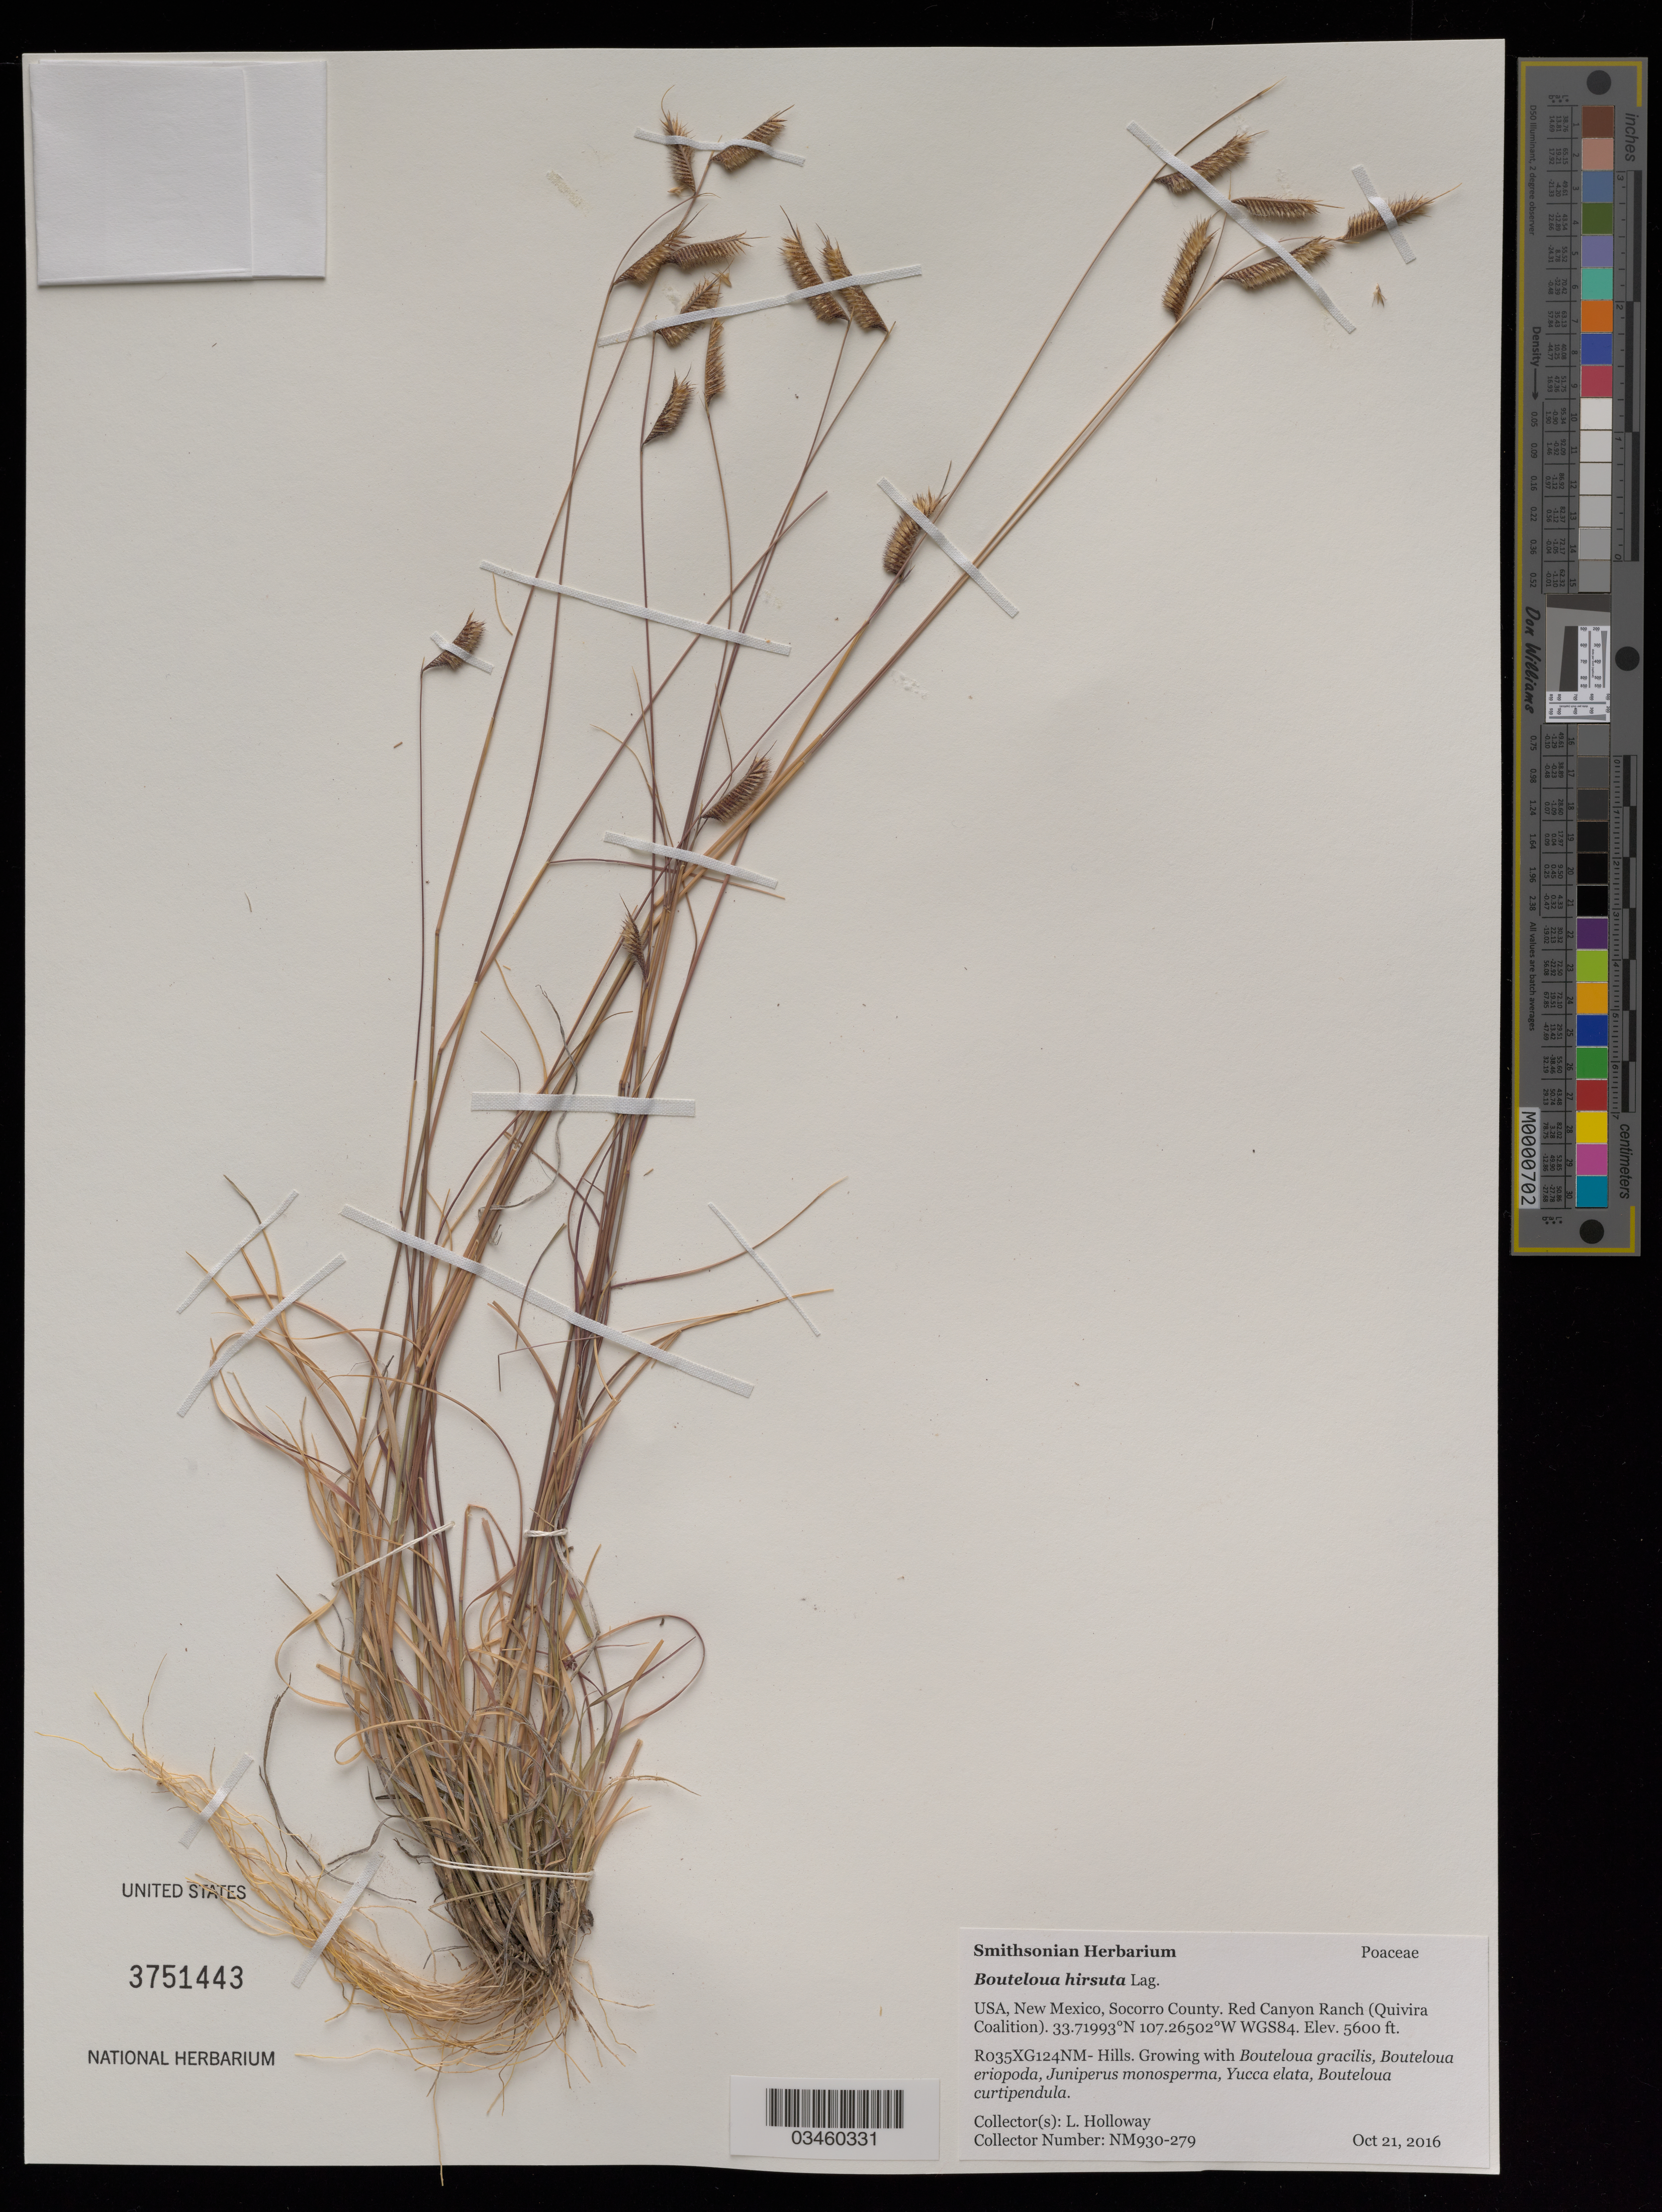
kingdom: Plantae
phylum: Tracheophyta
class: Liliopsida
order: Poales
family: Poaceae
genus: Bouteloua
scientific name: Bouteloua hirsuta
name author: Lag.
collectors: L. Holloway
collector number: NM930-279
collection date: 2016-10-21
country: United States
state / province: New Mexico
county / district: Socorro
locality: Red Canyon Ranch (Quivira Coalition)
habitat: R035XG124NM- Hills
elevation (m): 1707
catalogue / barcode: US 3751443